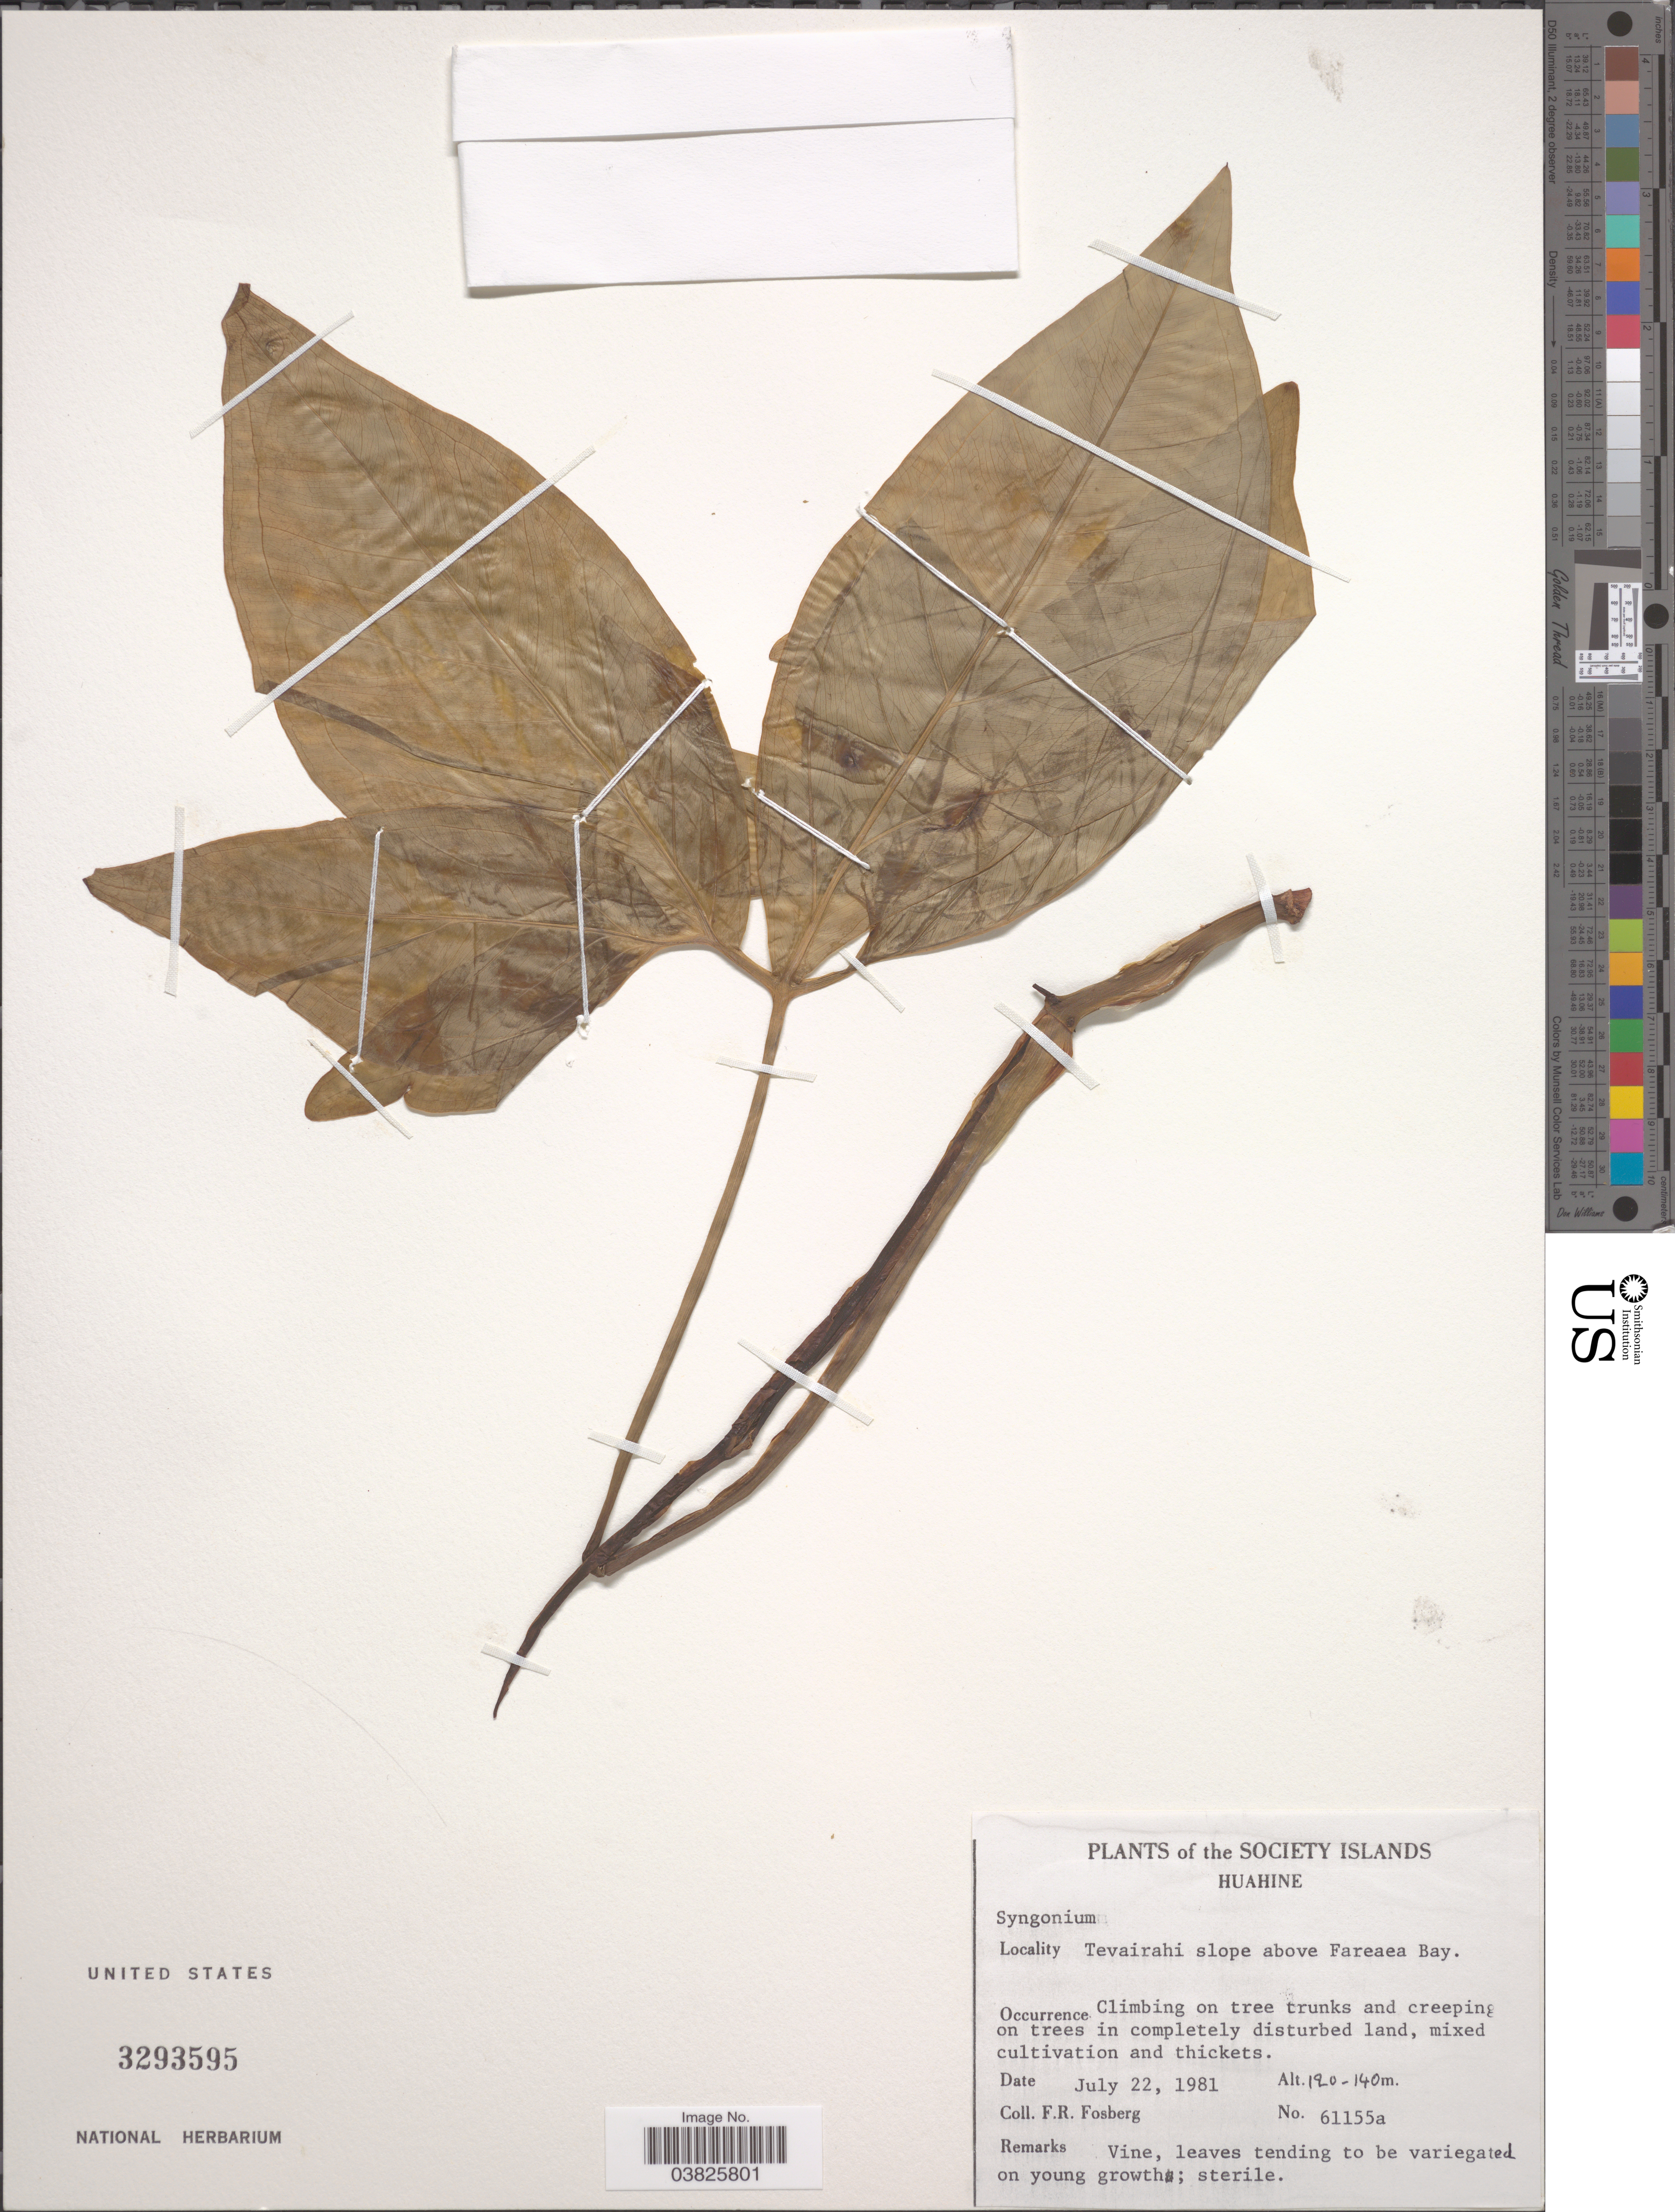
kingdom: Plantae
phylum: Tracheophyta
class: Liliopsida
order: Alismatales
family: Araceae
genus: Syngonium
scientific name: Syngonium sp.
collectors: F. R. Fosberg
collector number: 61155a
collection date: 1981-07-22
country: French Polynesia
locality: Society Islands. Huahine. Tevairahi slope above Fareaea Bay.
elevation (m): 120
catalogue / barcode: US 3293595